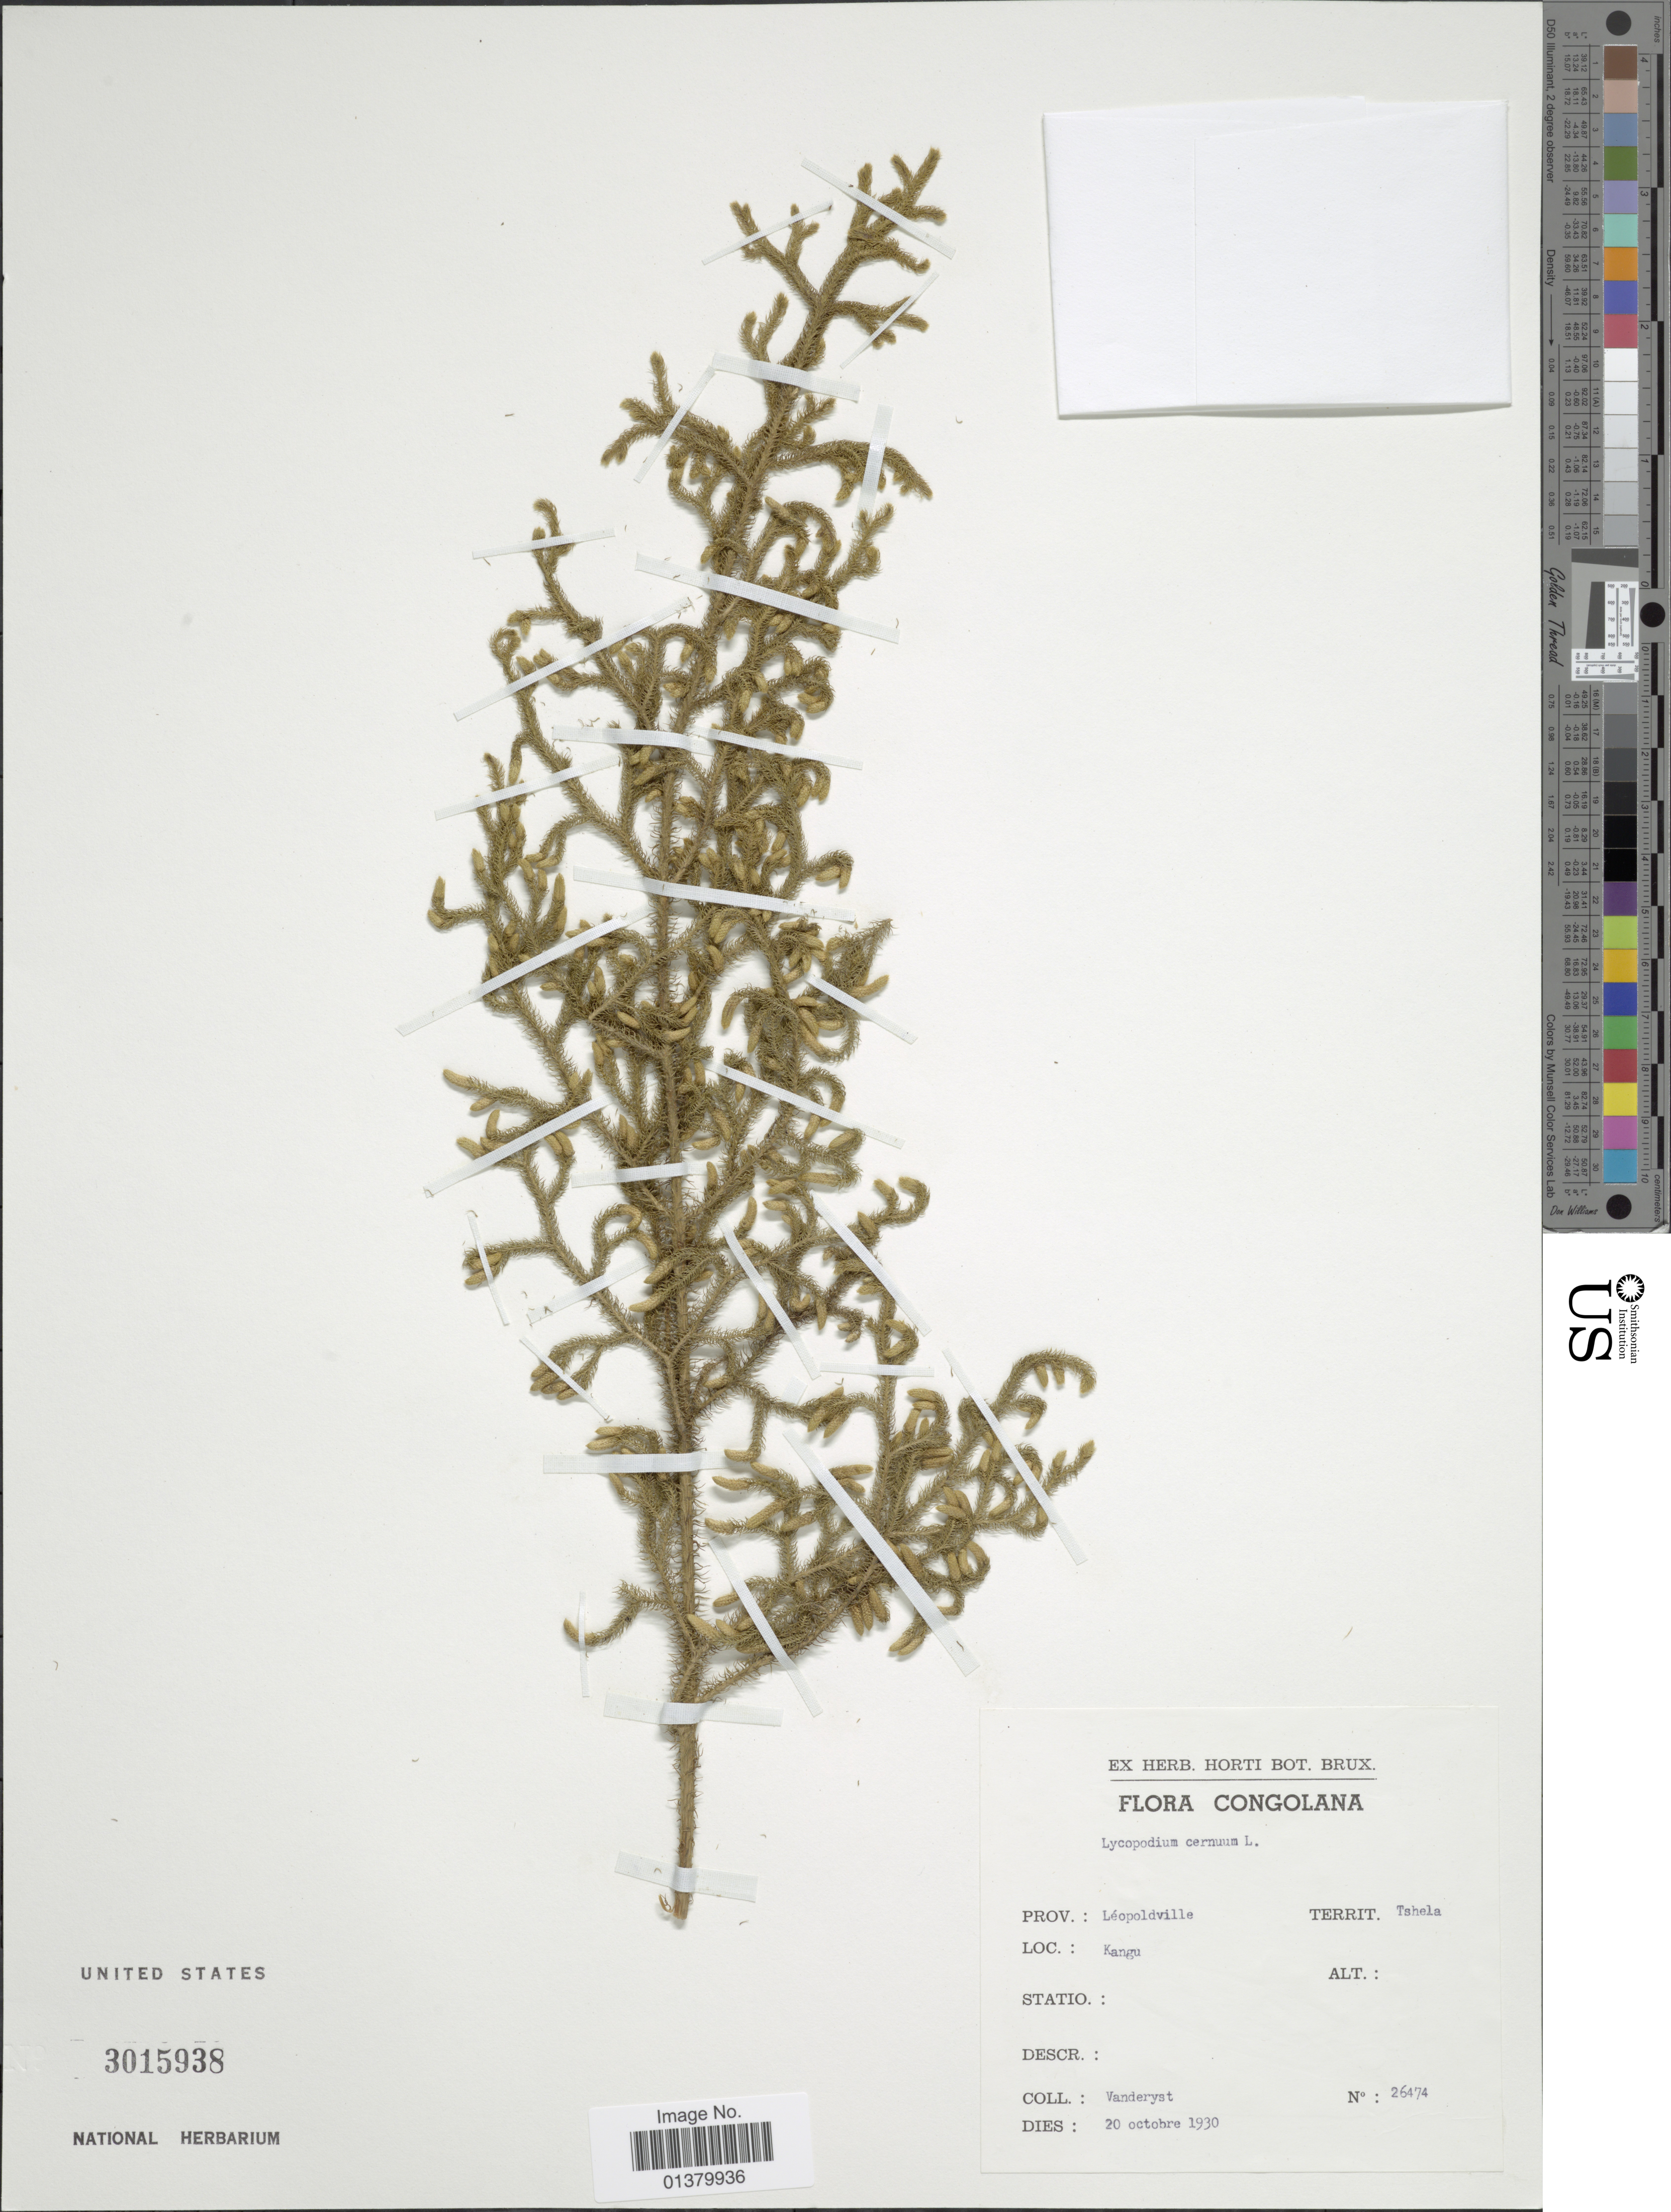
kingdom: Plantae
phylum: Tracheophyta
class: Lycopodiopsida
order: Lycopodiales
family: Lycopodiaceae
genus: Palhinhaea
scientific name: Palhinhaea cernua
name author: (L.) Vasc. & Franco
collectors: Vanderyst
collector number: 26474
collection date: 1930-10-20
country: Congo, Democratic Republic of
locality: Prov. Léopoldville, Territ, Tahela, kangu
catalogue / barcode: US 3015937